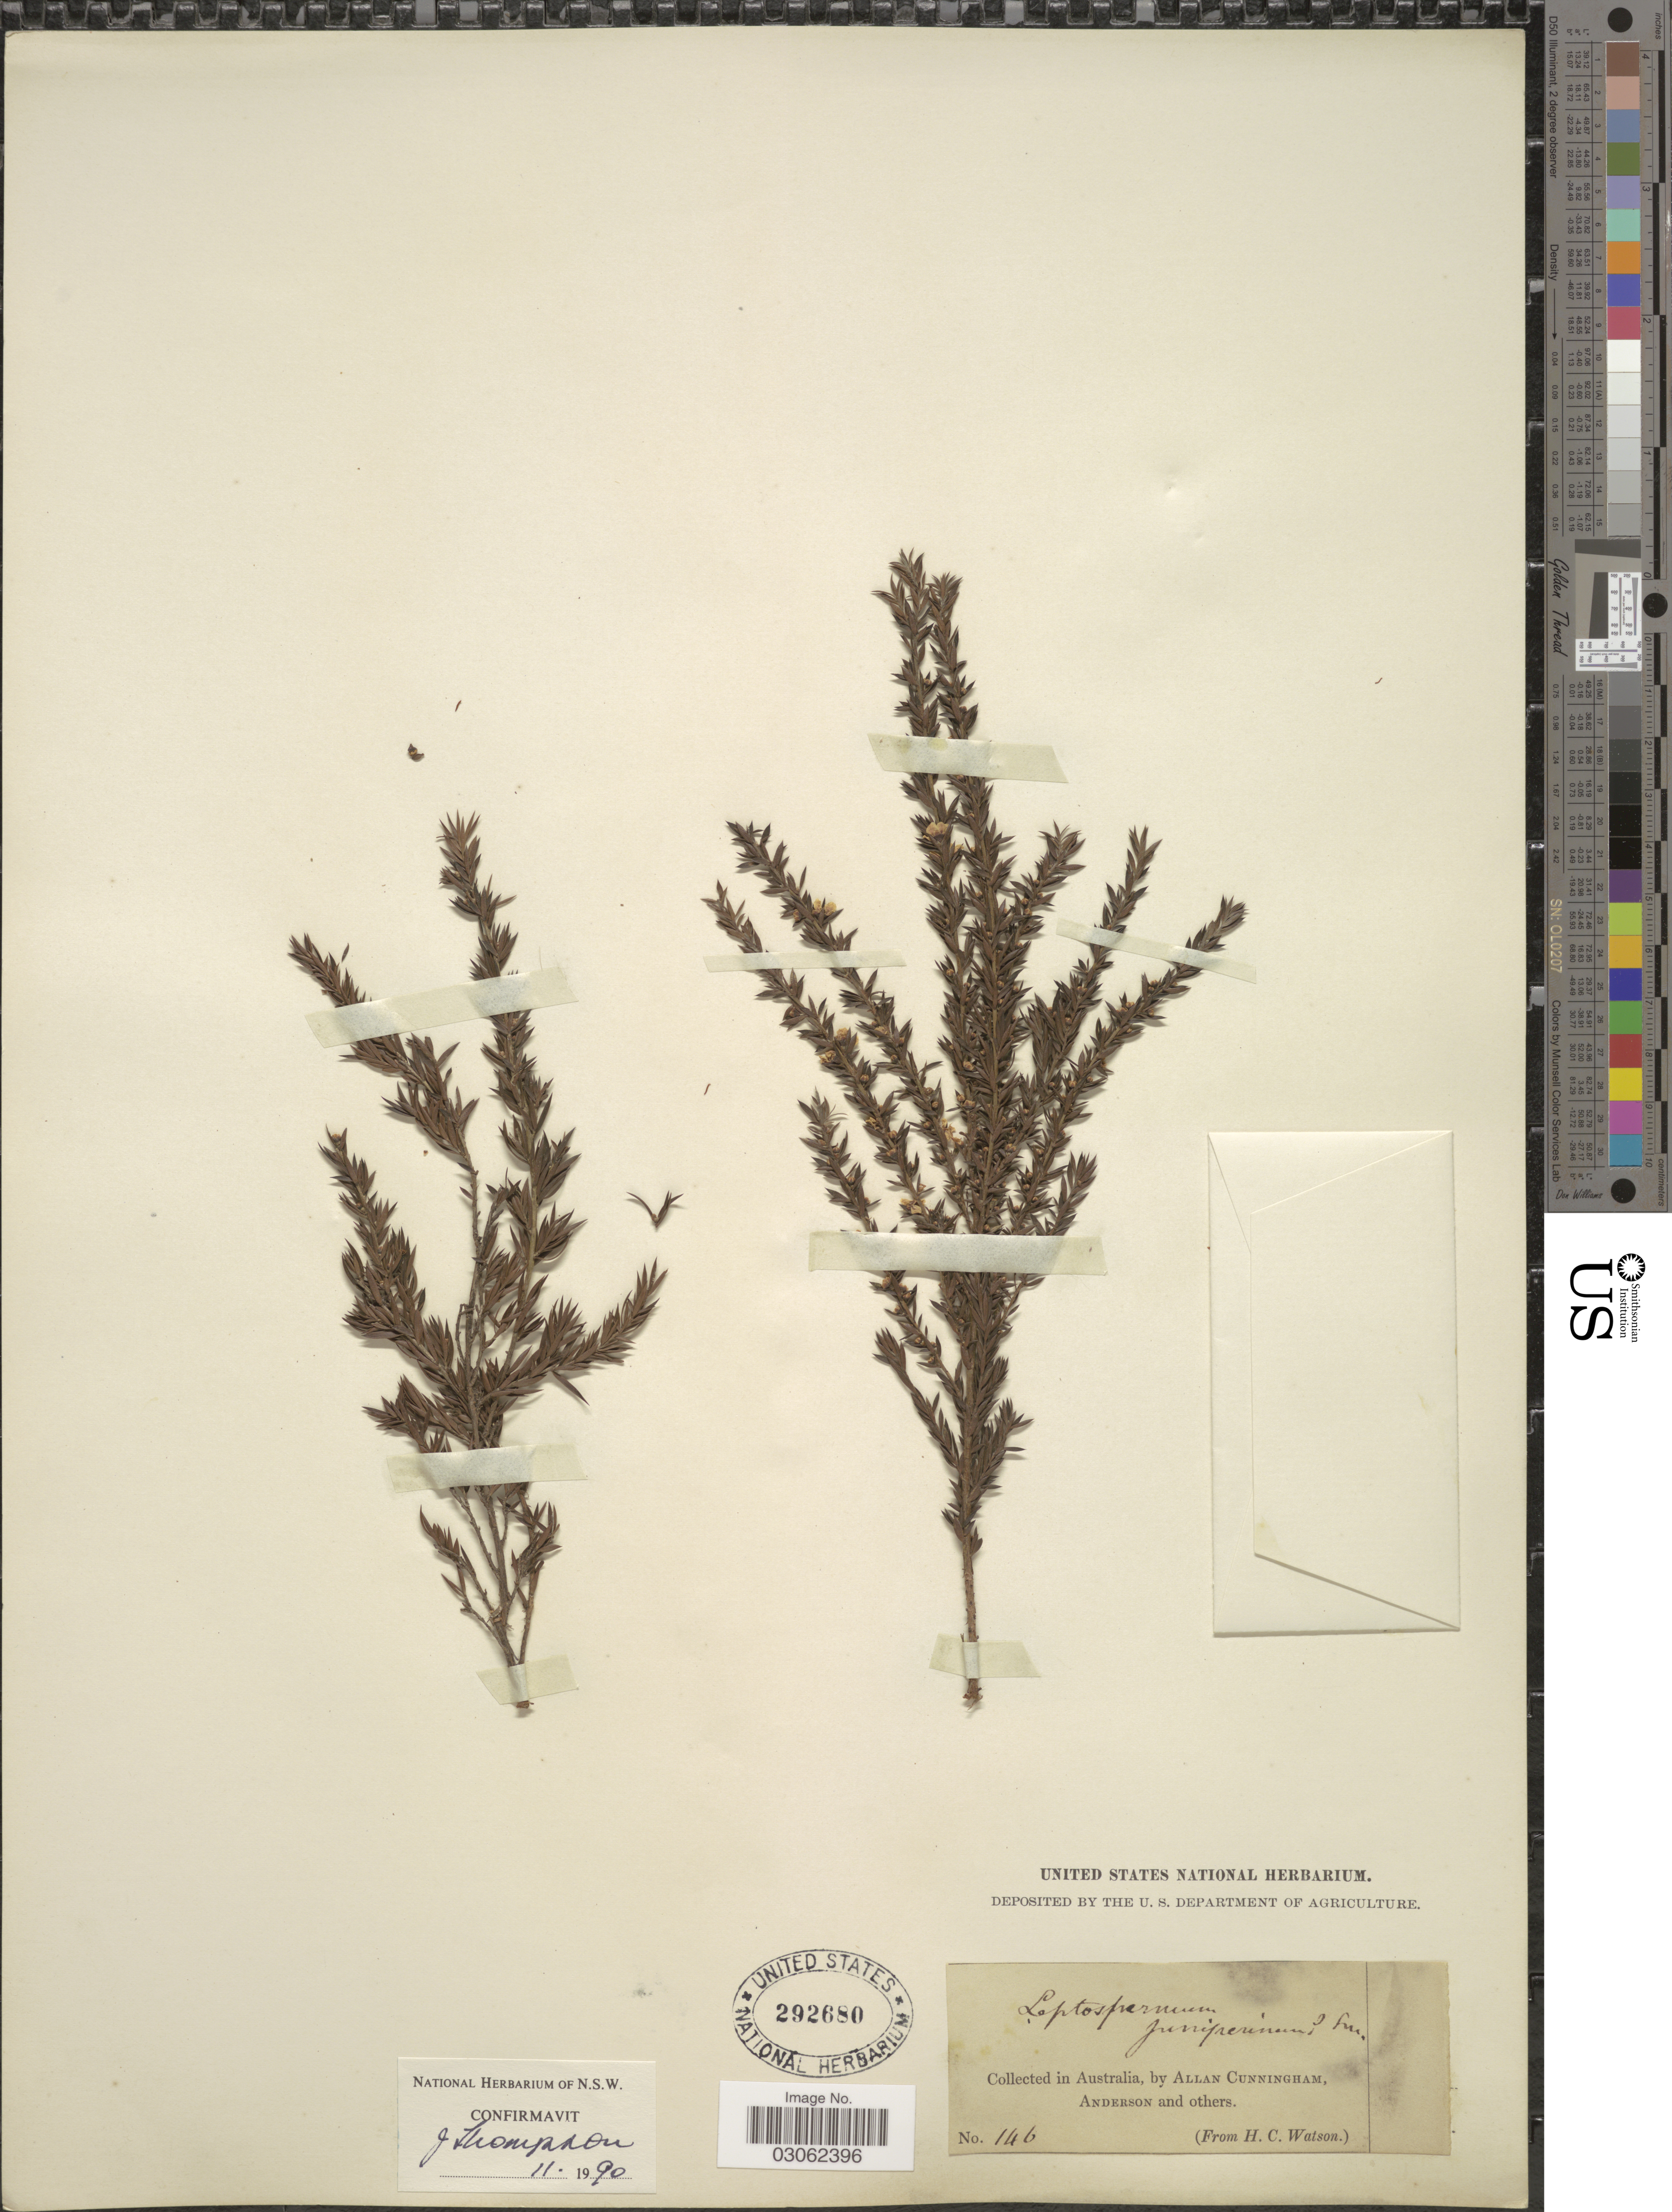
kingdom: Plantae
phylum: Tracheophyta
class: Magnoliopsida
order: Myrtales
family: Myrtaceae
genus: Leptospermum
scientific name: Leptospermum juniperinum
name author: Sm.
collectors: A. Cunningham, -. Anderson & et al.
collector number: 146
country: Australia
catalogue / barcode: US 292680